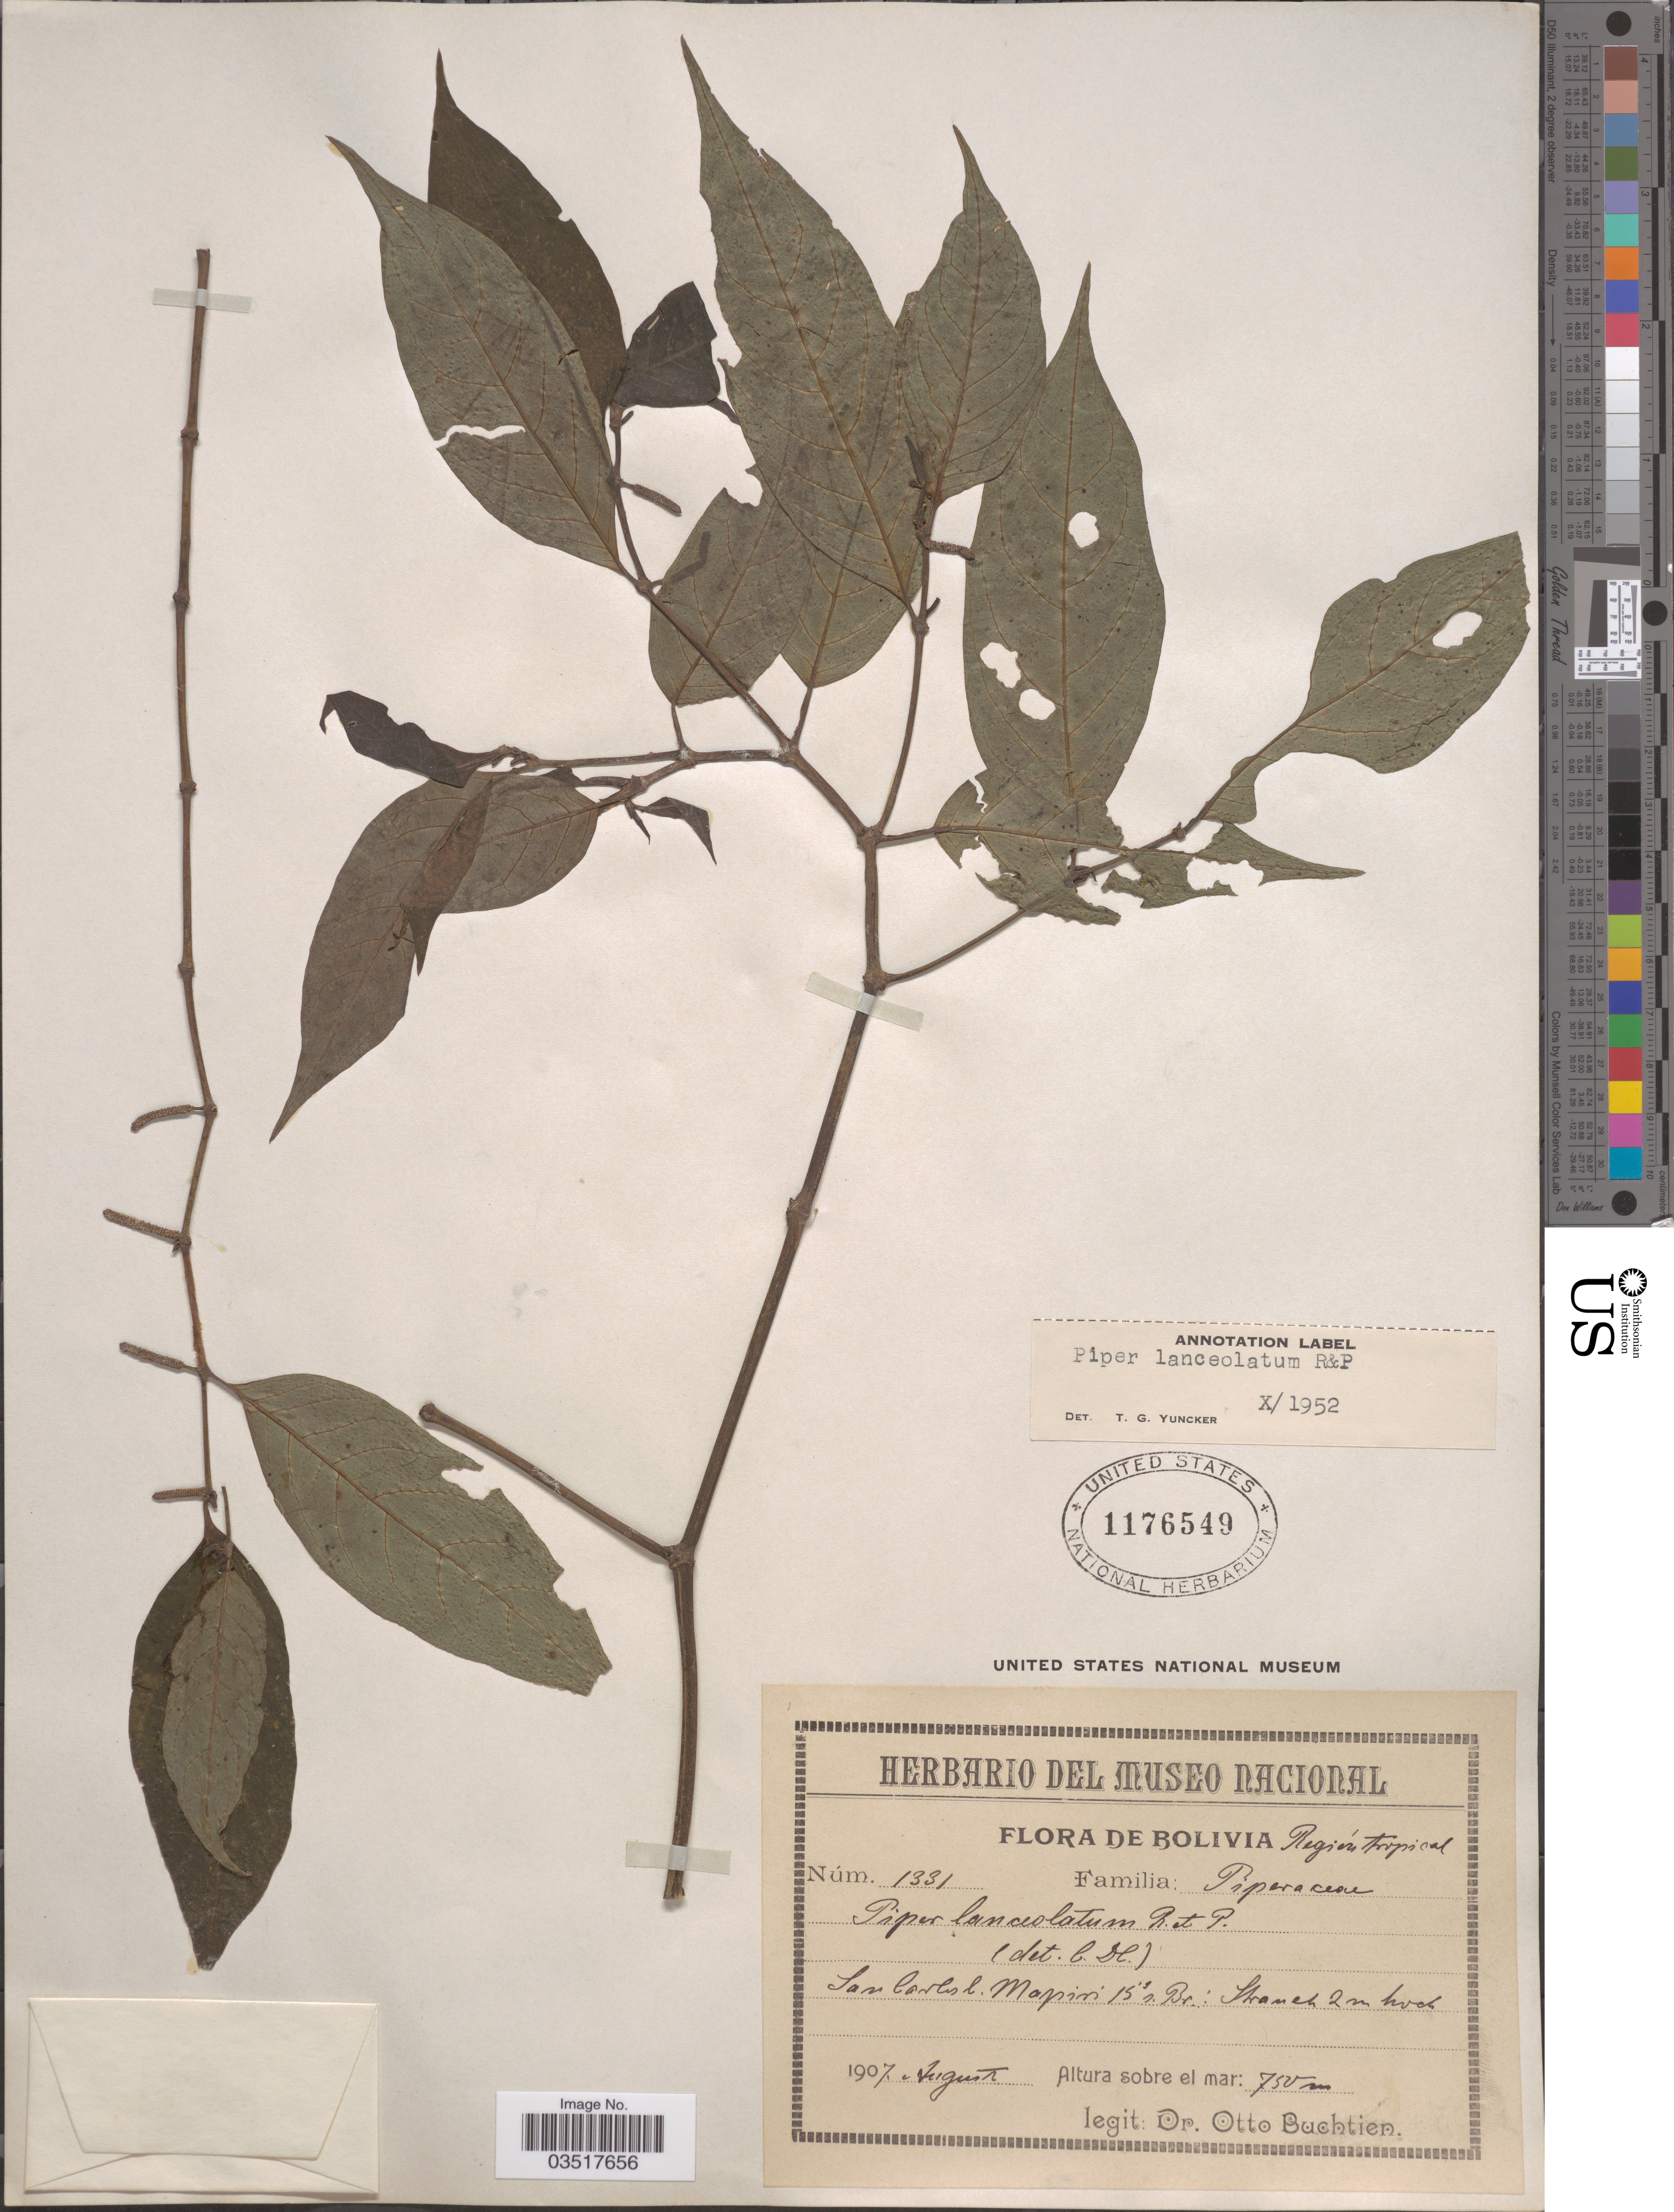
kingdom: Plantae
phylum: Tracheophyta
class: Magnoliopsida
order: Piperales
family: Piperaceae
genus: Piper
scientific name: Piper lanceolatum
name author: Ruiz & Pav.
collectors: O. Buchtien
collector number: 1331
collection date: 1907-08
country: Bolivia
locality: Región tropical. San Carlos b. Mapiri 15° s. Br.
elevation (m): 750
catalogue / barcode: US 1176549